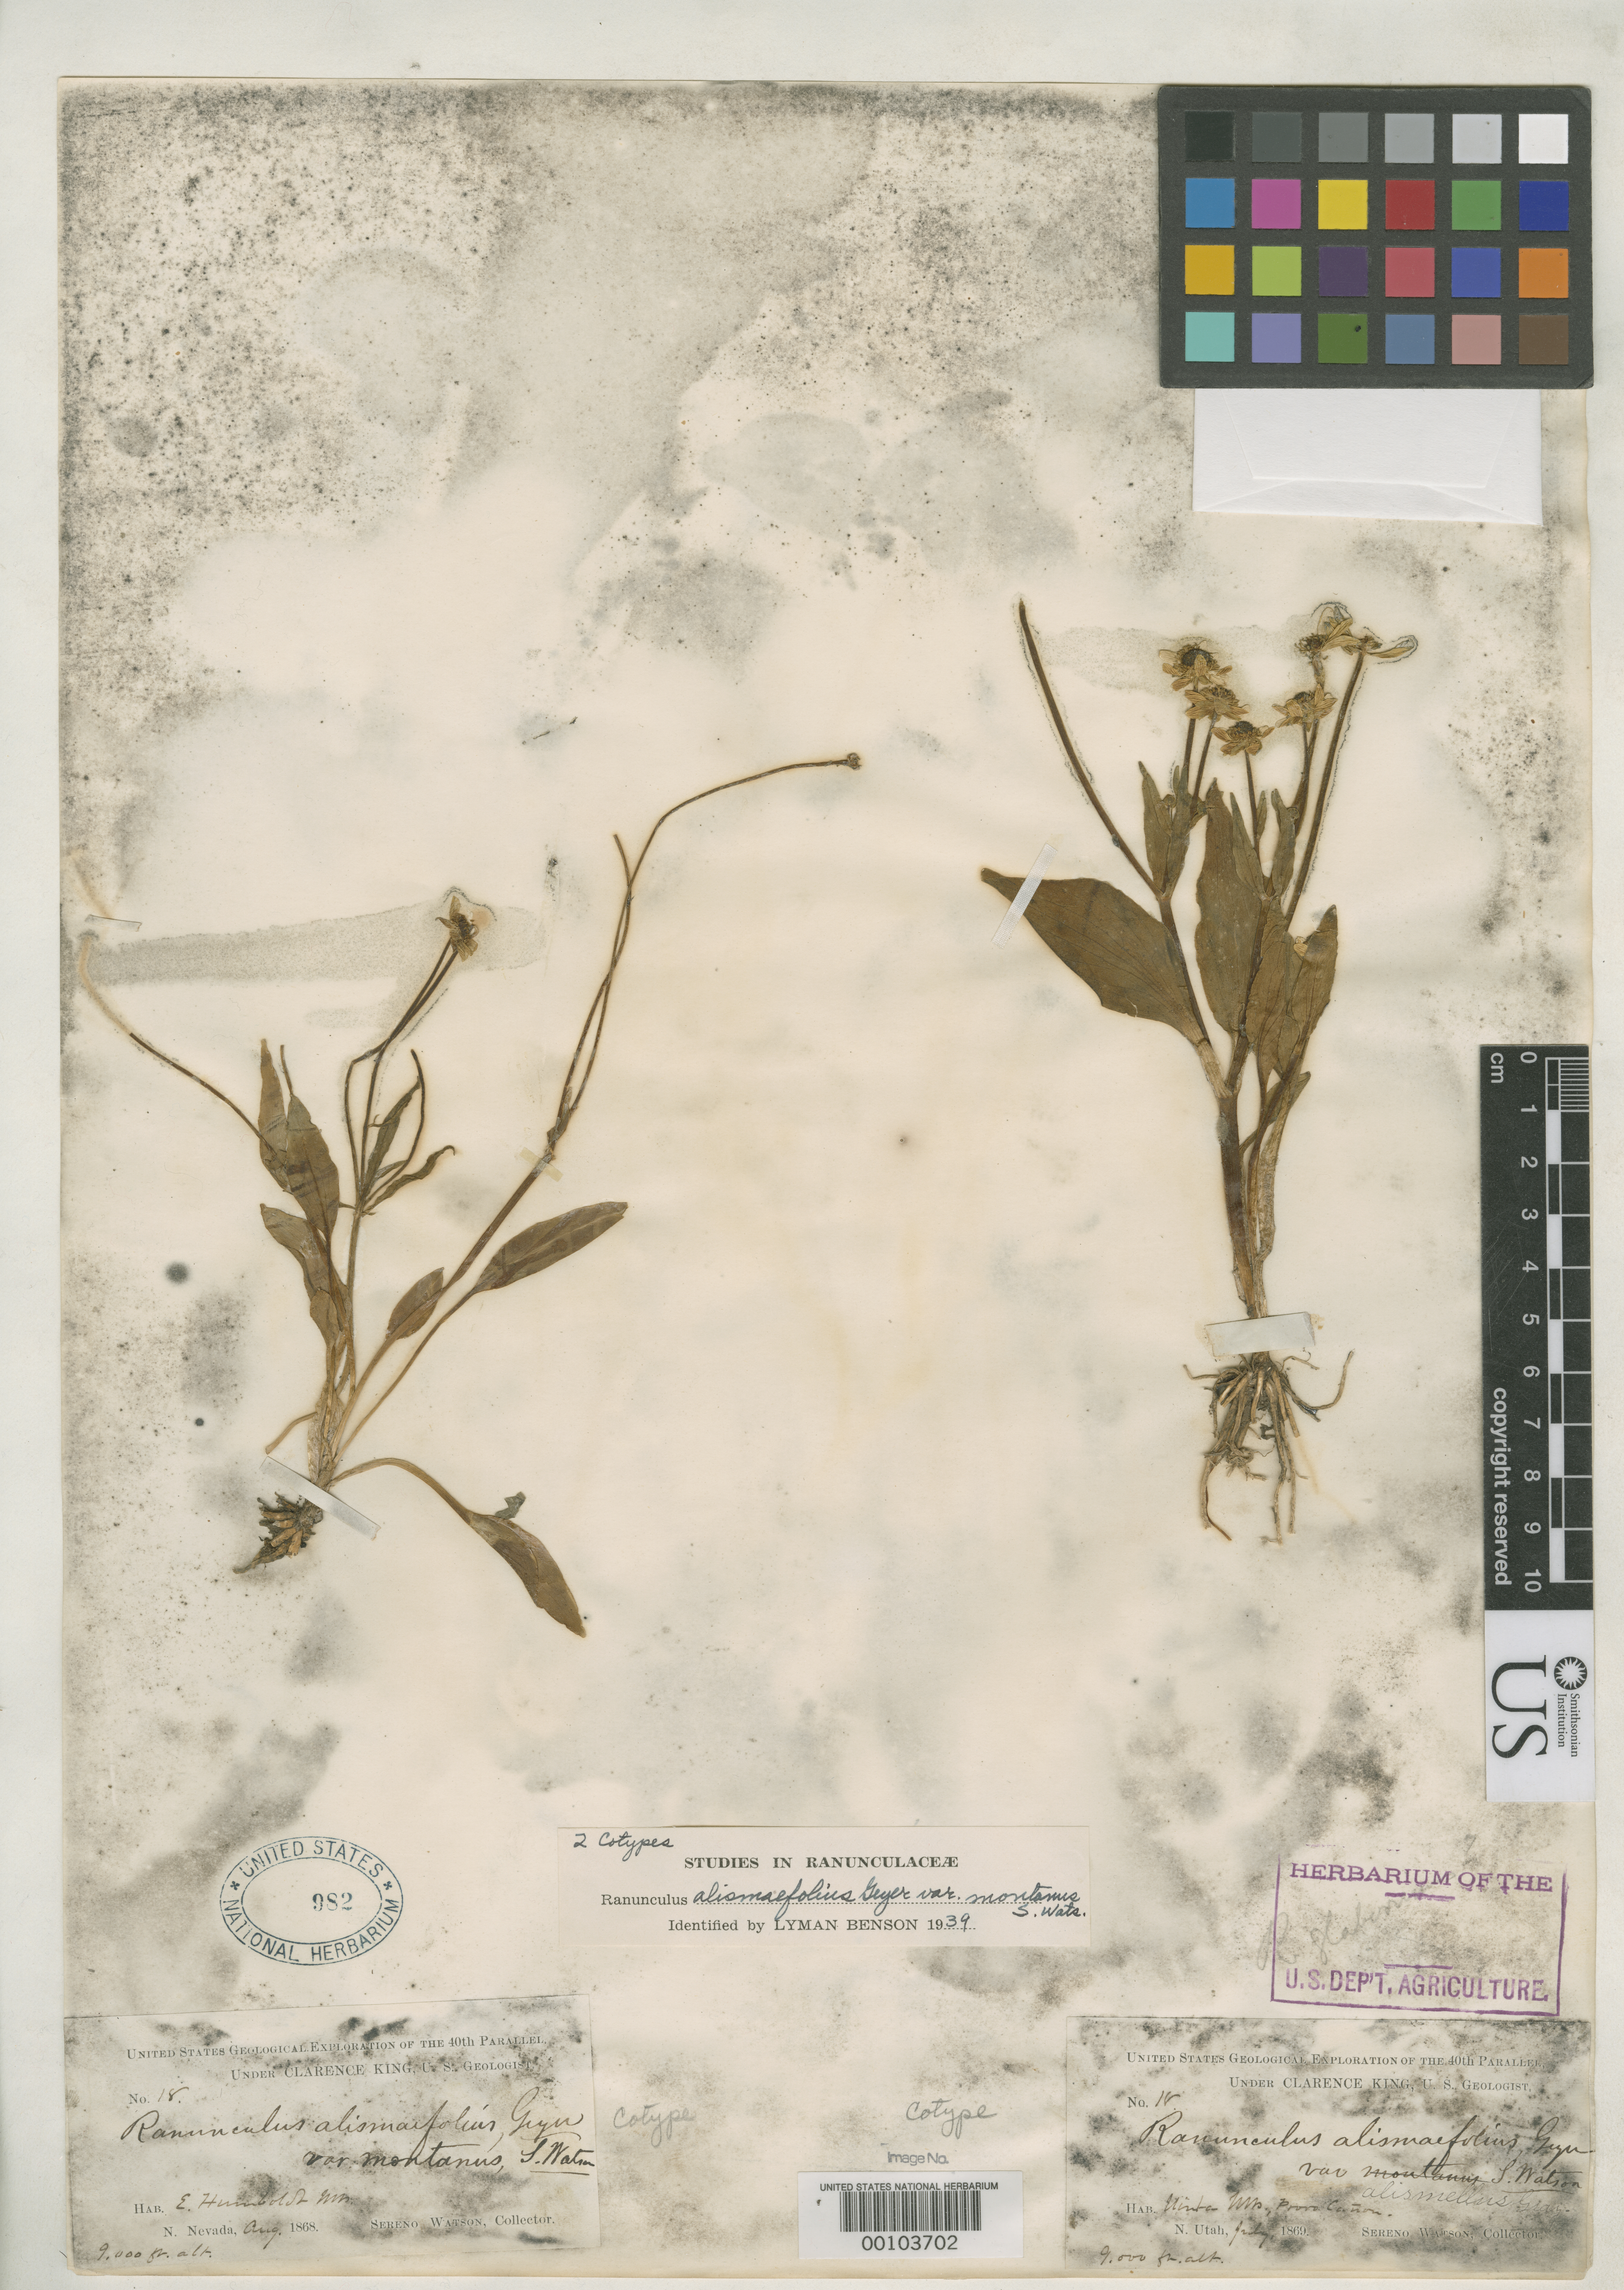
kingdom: Plantae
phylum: Tracheophyta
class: Magnoliopsida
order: Ranunculales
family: Ranunculaceae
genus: Ranunculus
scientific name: Ranunculus alismifolius var. montanus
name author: S. Watson in C. King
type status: Isolectotype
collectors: S. Watson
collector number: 18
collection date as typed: Jul 1869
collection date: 1869-07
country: United States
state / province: Utah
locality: Uinta Mountains, Provo Canyon.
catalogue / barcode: US 982